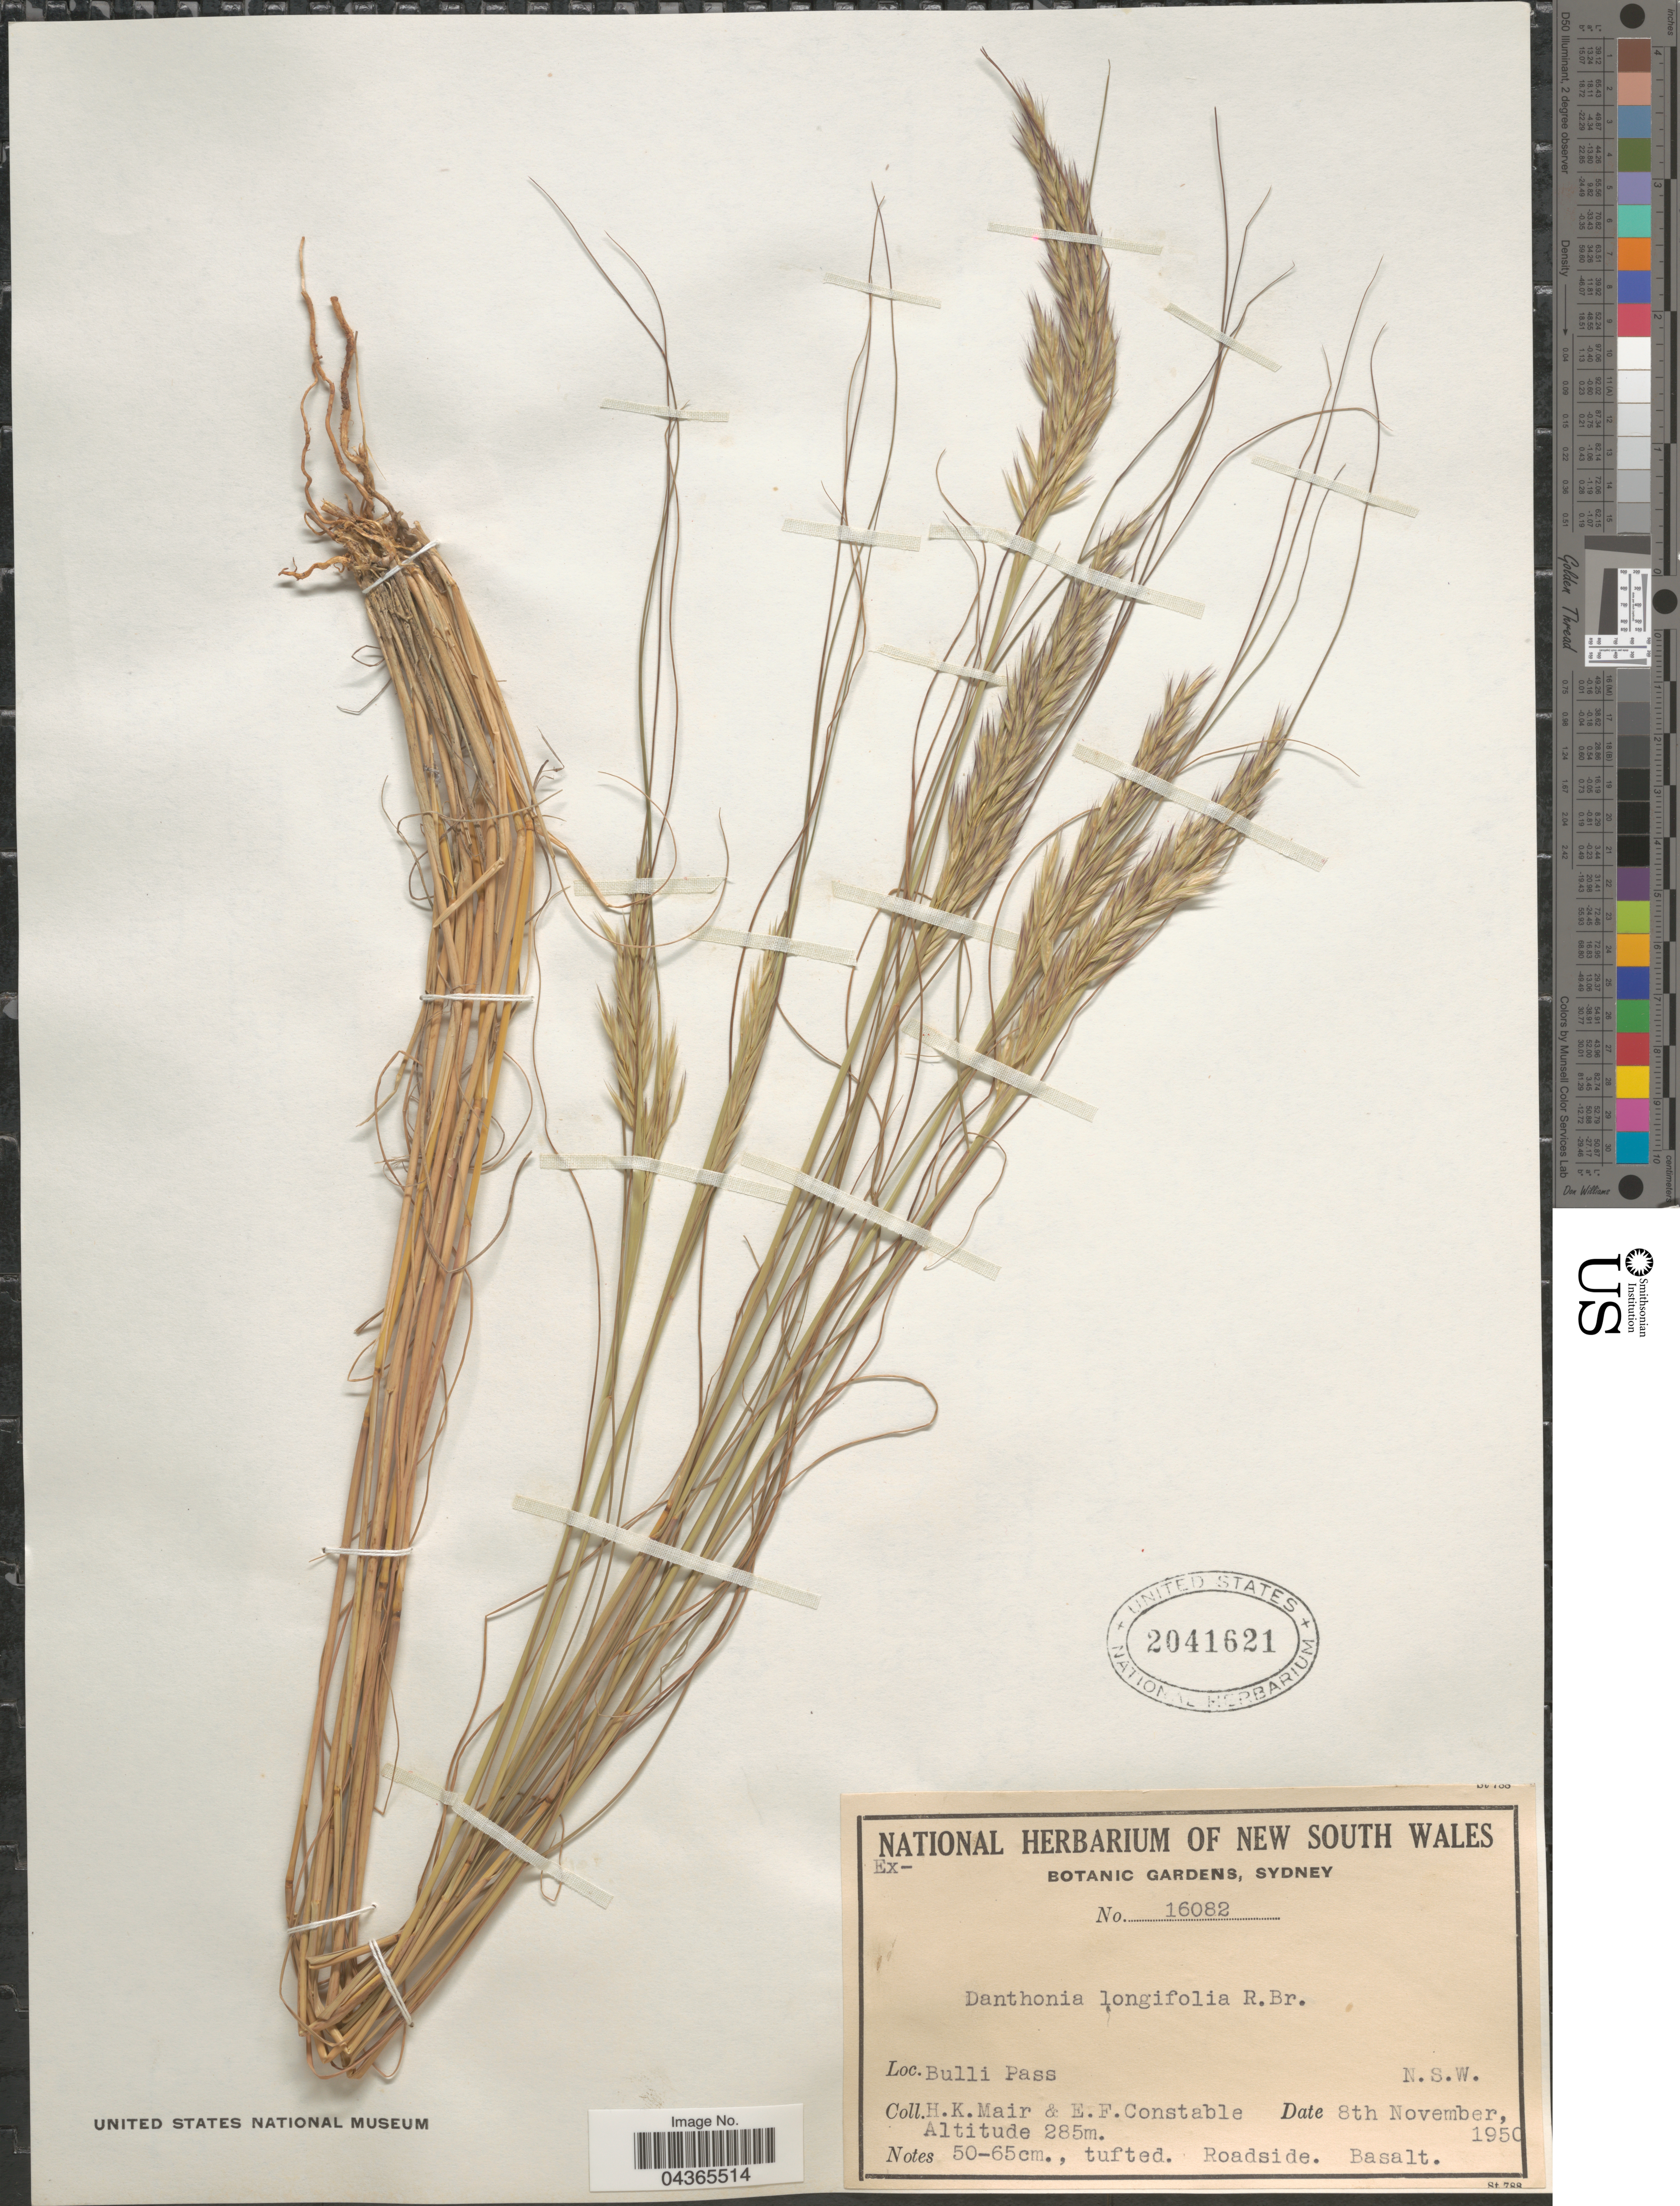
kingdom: Plantae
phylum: Tracheophyta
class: Liliopsida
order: Poales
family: Poaceae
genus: Rytidosperma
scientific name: Rytidosperma longifolium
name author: (R. Br.) Connor & Edgar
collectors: H. Mair & E. F. Constable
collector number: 16082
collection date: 1950-11-08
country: Australia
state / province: New South Wales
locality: Bulli Pass.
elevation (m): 285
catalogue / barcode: US 2041621